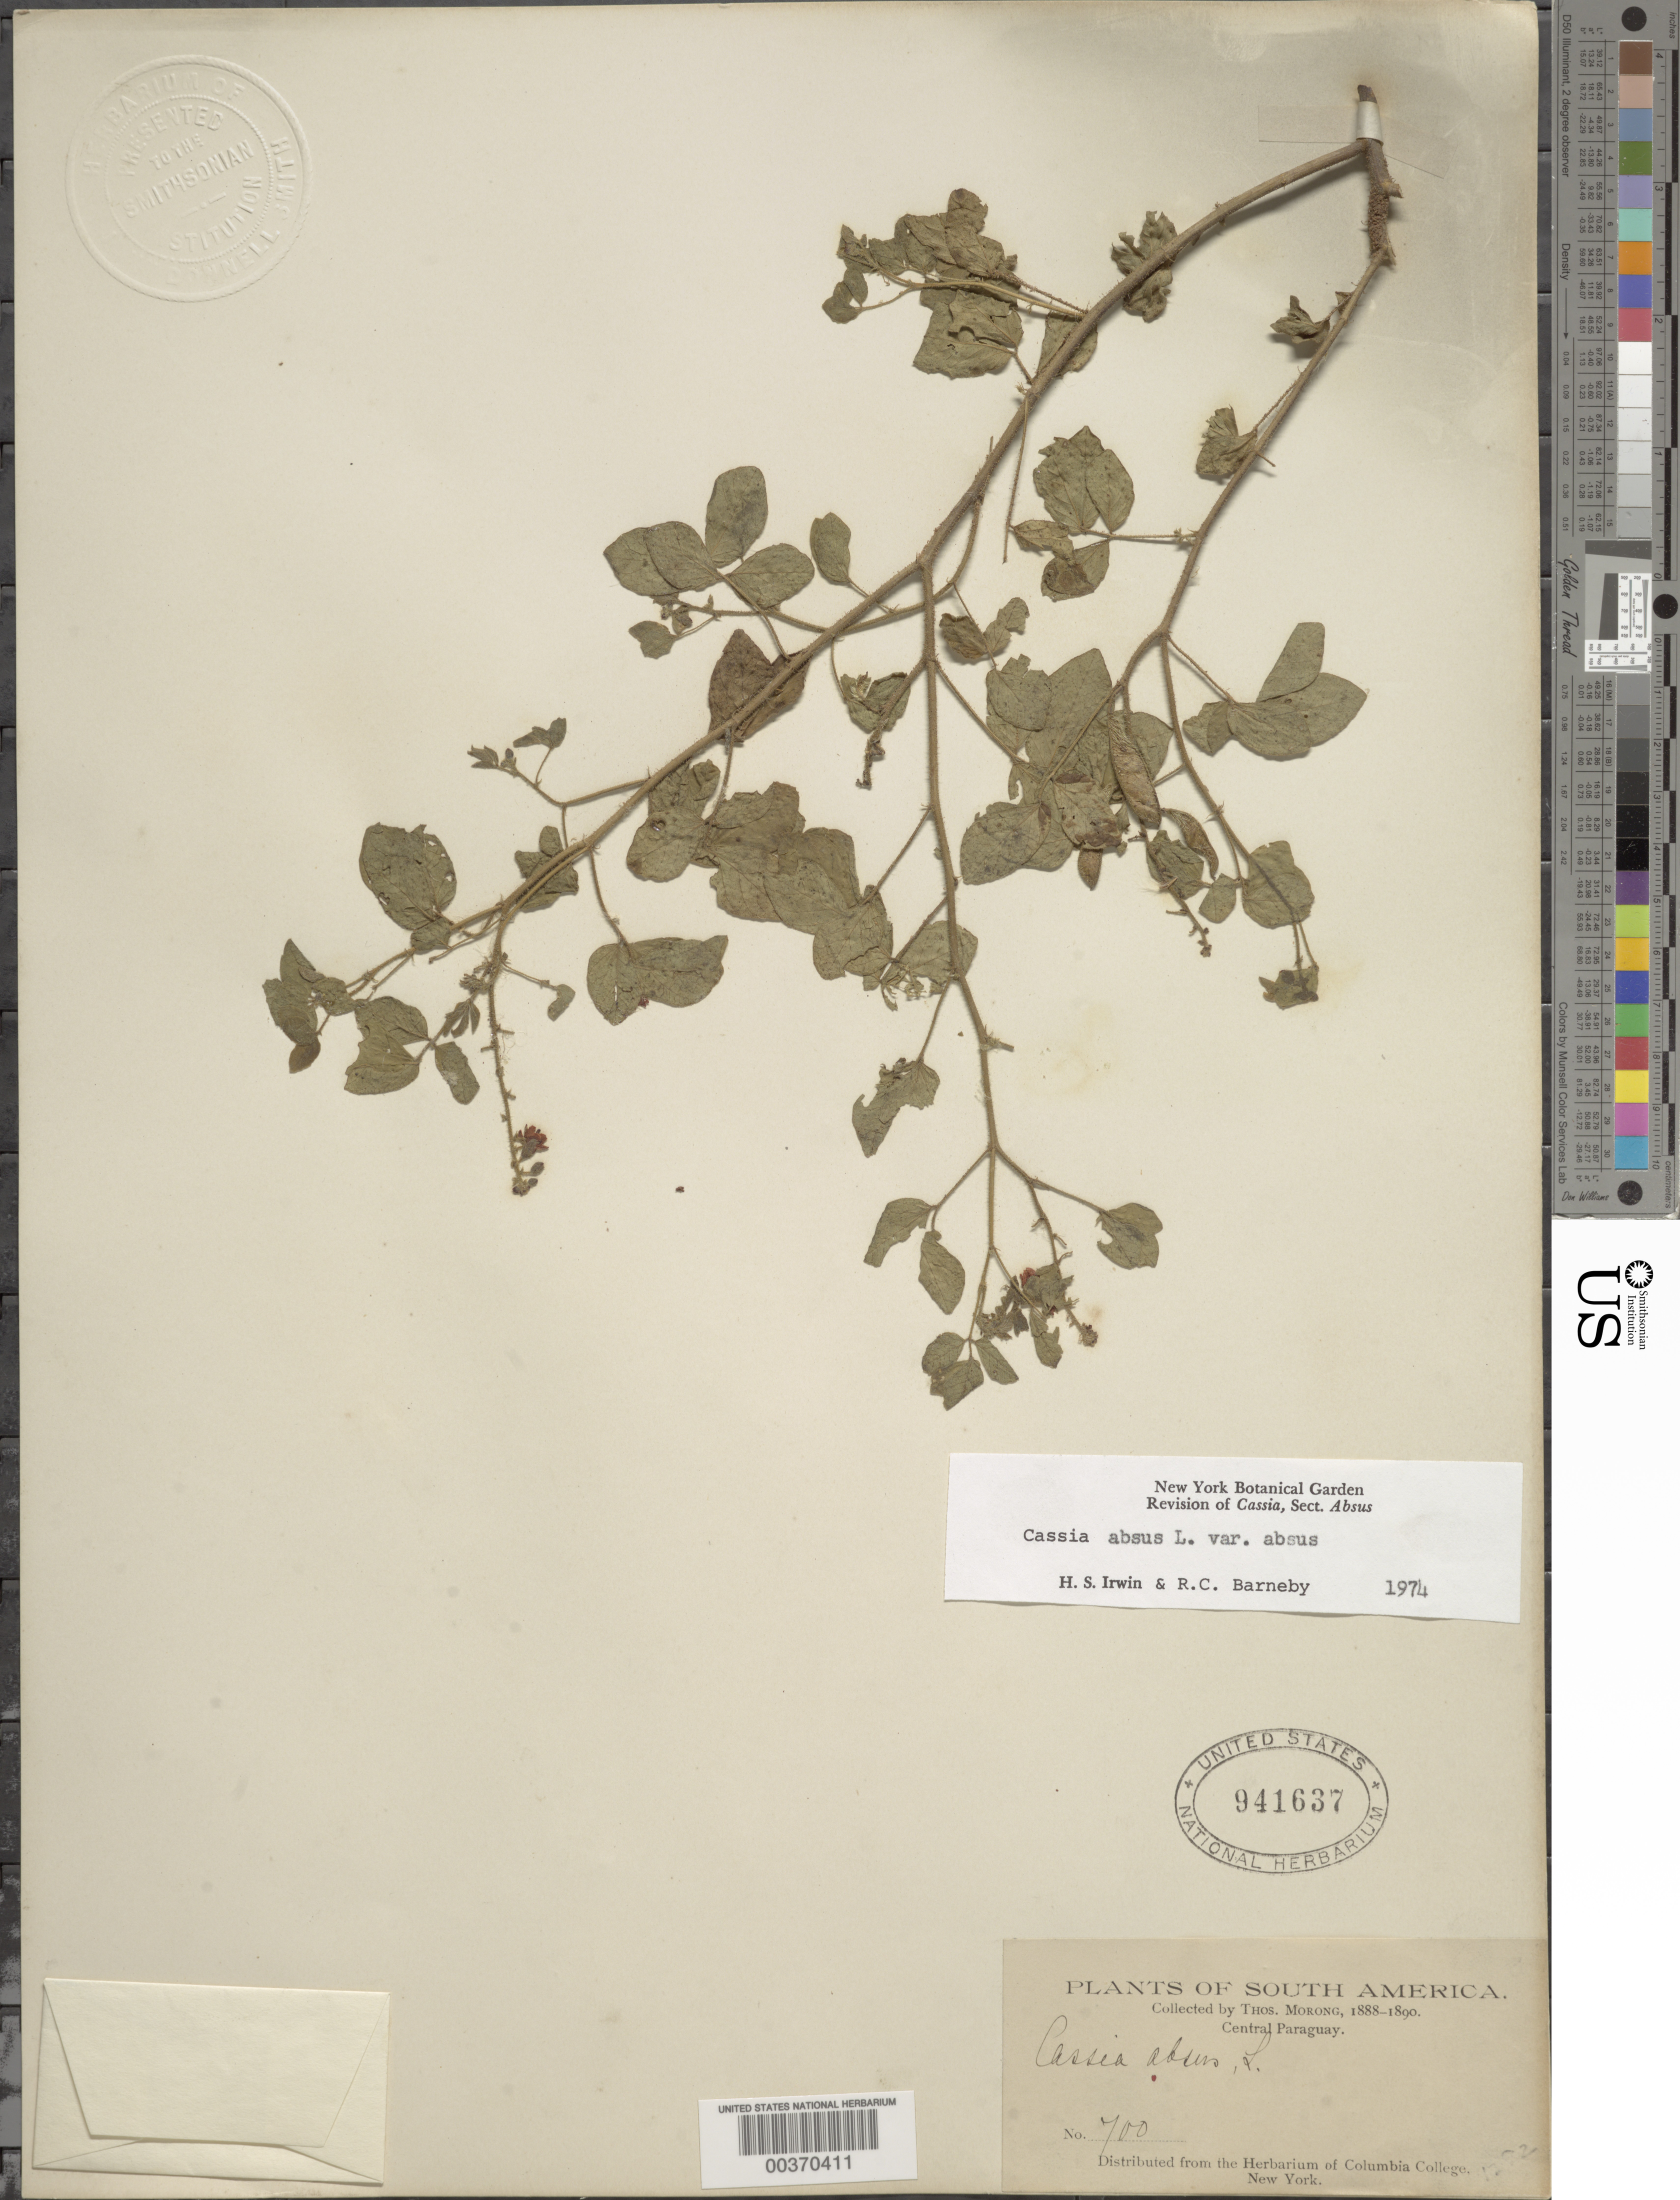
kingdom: Plantae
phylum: Tracheophyta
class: Magnoliopsida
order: Fabales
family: Fabaceae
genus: Chamaecrista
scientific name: Chamaecrista absus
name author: (L.) H.S. Irwin & Barneby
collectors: T. Morong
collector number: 700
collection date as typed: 1888 to -- -- 1890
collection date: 1888/1890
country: Peru (?)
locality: Central Paraguay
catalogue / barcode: US 941637